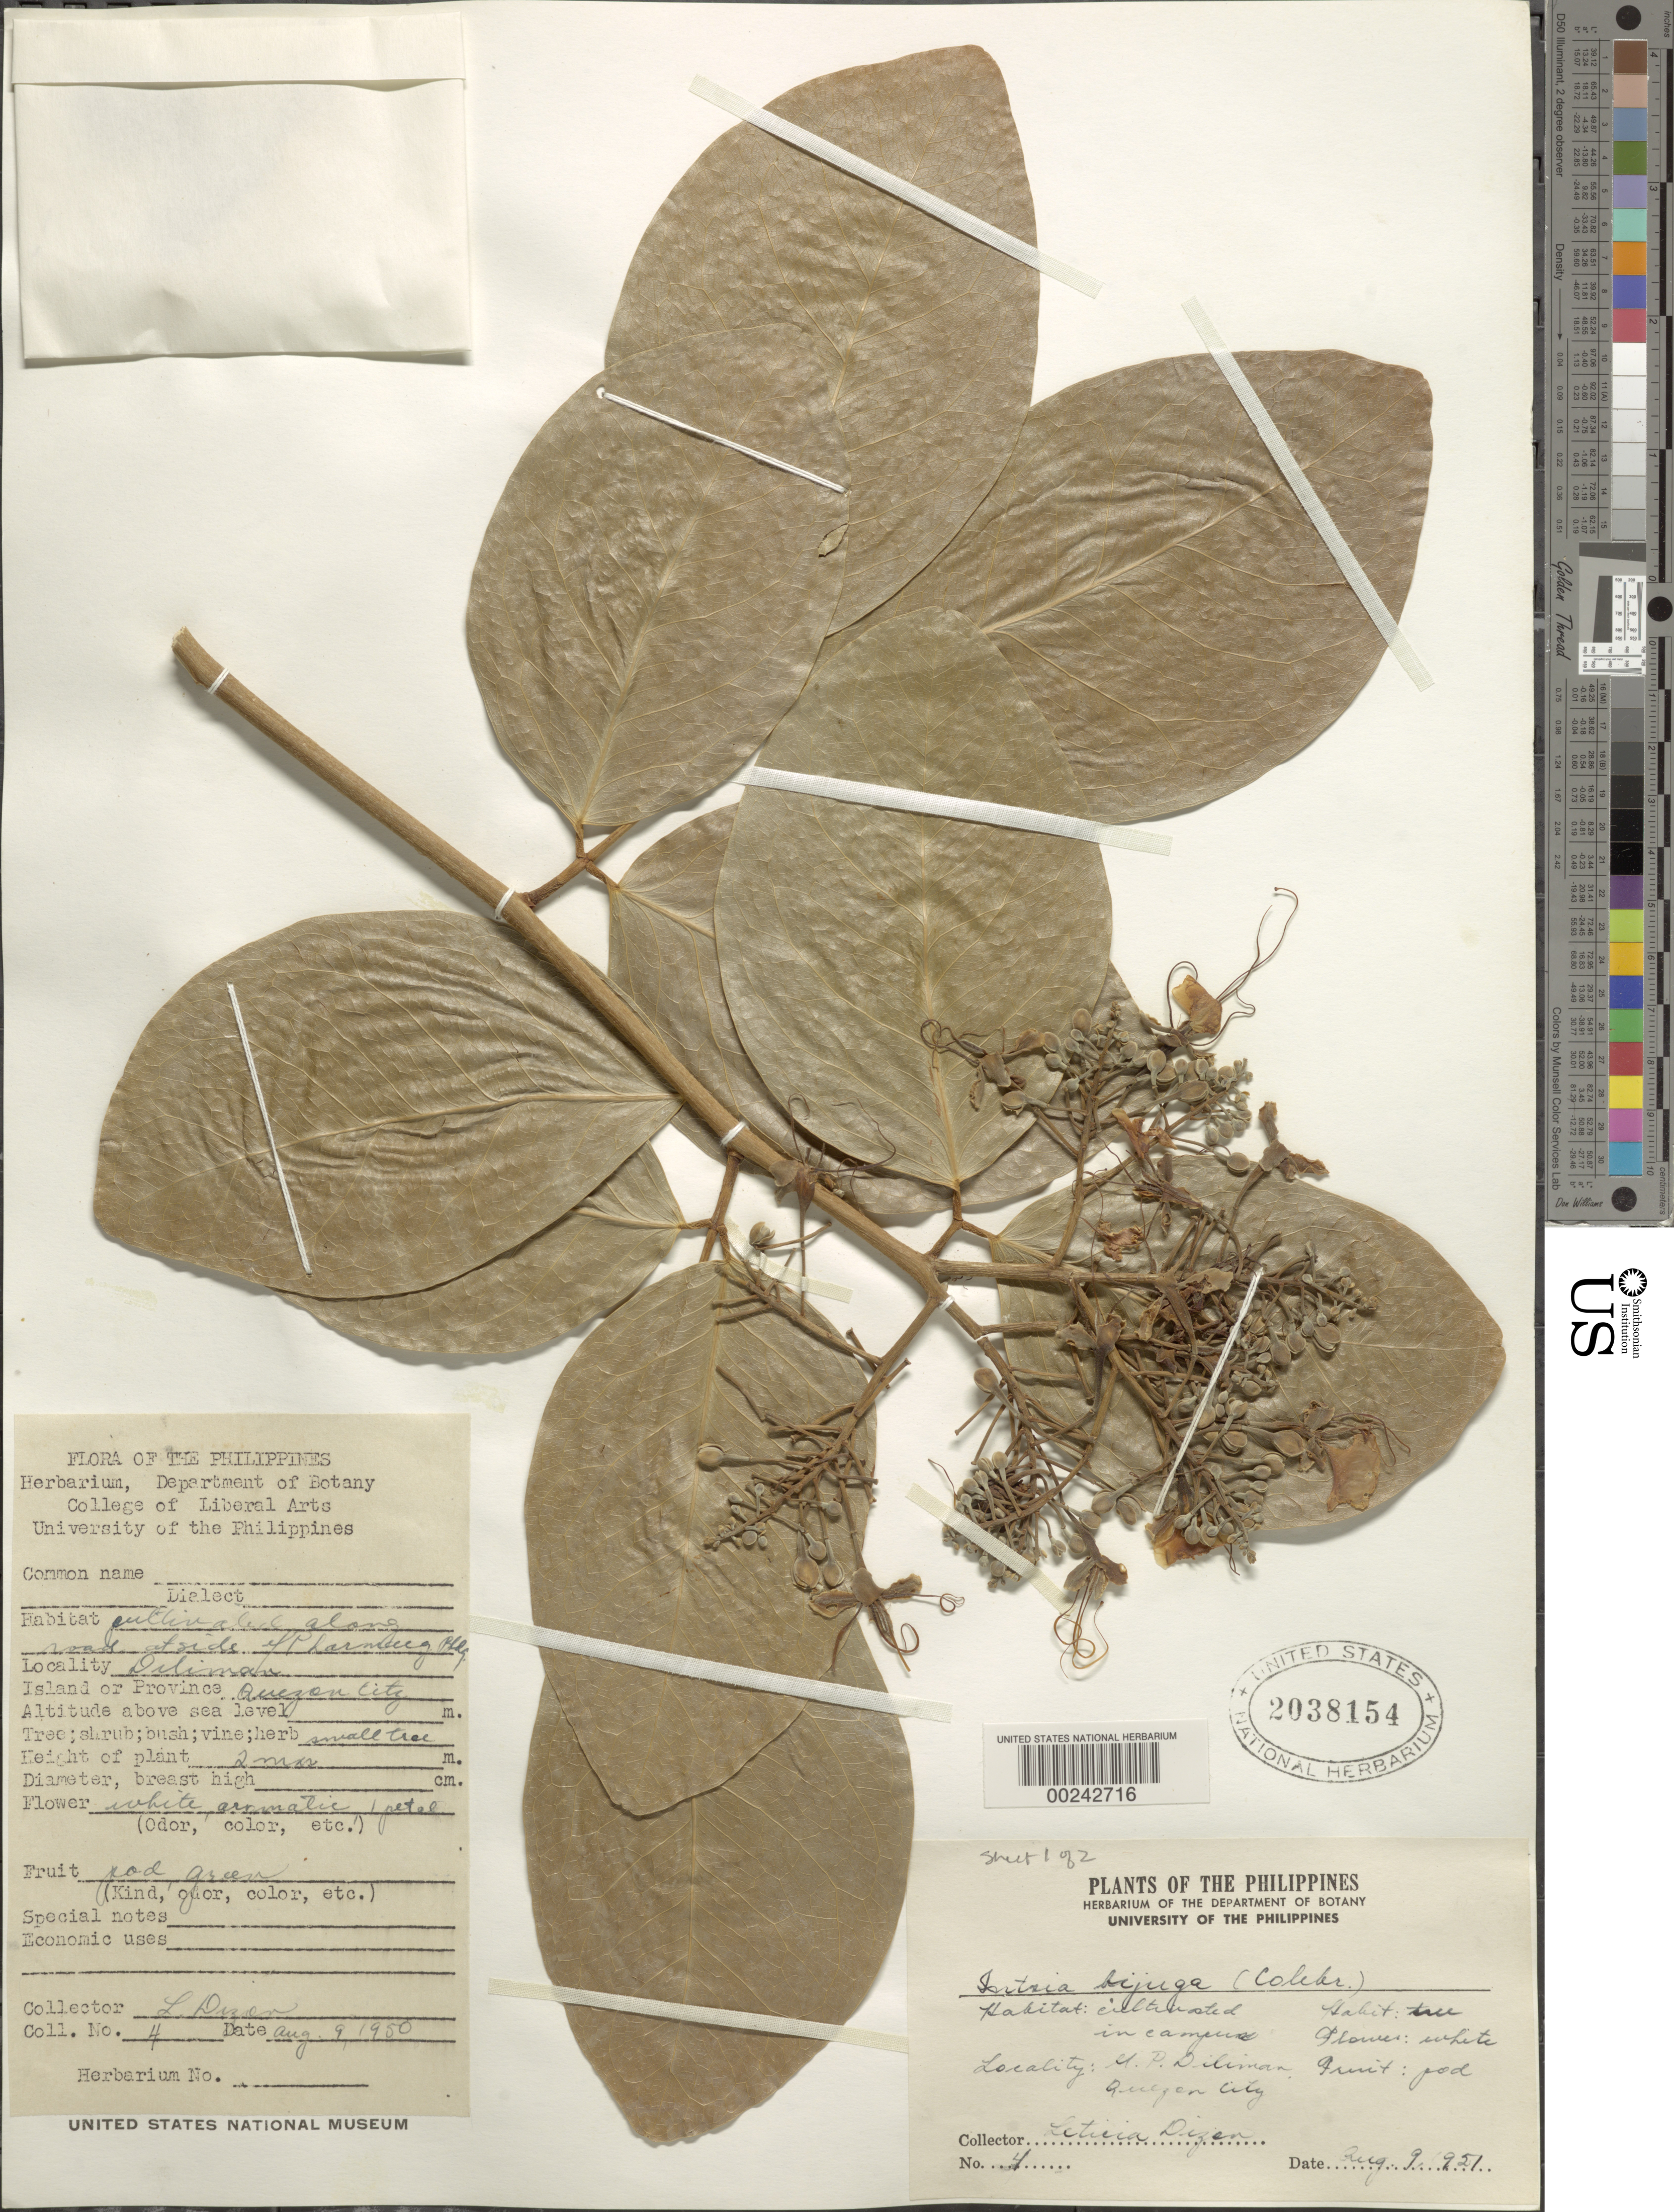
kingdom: Plantae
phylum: Tracheophyta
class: Magnoliopsida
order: Fabales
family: Fabaceae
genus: Intsia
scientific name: Intsia bijuga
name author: (Colebr.) Kuntze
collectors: L. Dizen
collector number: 4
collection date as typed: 09 Aug 1951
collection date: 1951-08-09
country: Philippines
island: Luzon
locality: Quezon city, along side of pharmacy bldg.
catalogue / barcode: US 2038154